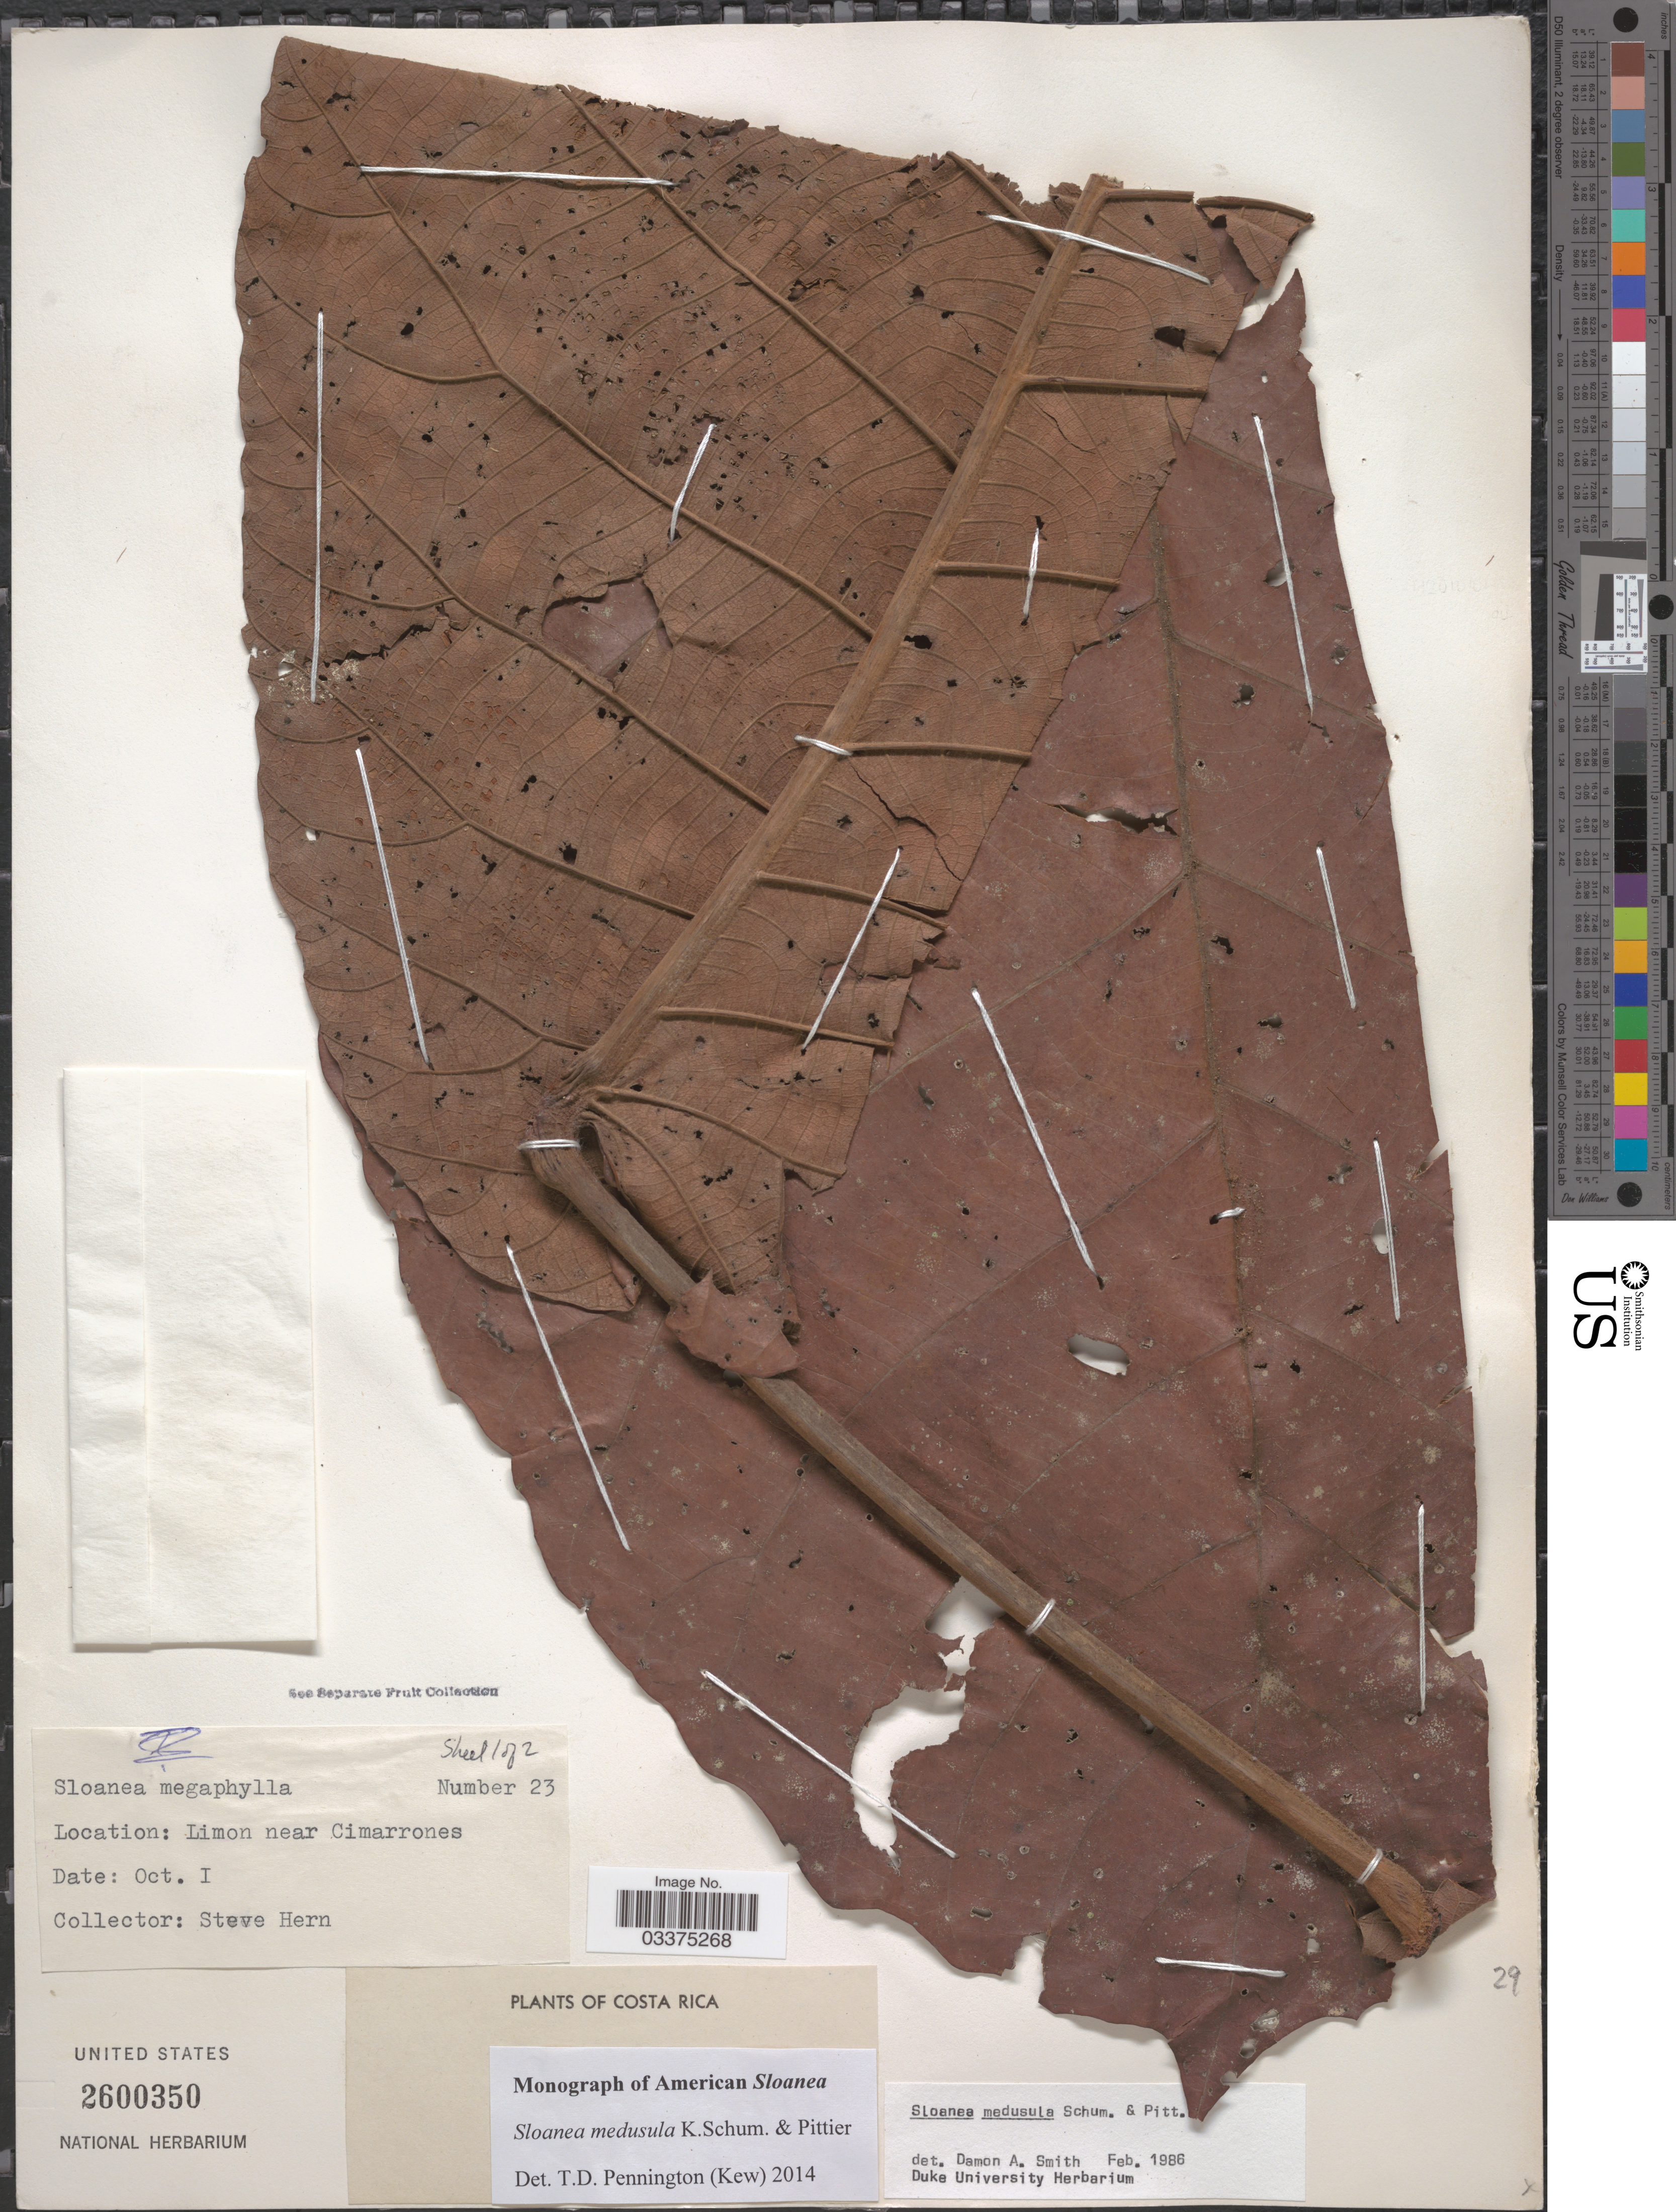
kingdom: Plantae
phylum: Tracheophyta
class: Magnoliopsida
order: Oxalidales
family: Elaeocarpaceae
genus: Sloanea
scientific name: Sloanea medusula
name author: K. Schum. & Pittier in Pittier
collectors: S. Hern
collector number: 23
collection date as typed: Transcribed d/m/y: /10/1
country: Costa Rica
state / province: Limón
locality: Near Cimarrones.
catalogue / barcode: US 2600350